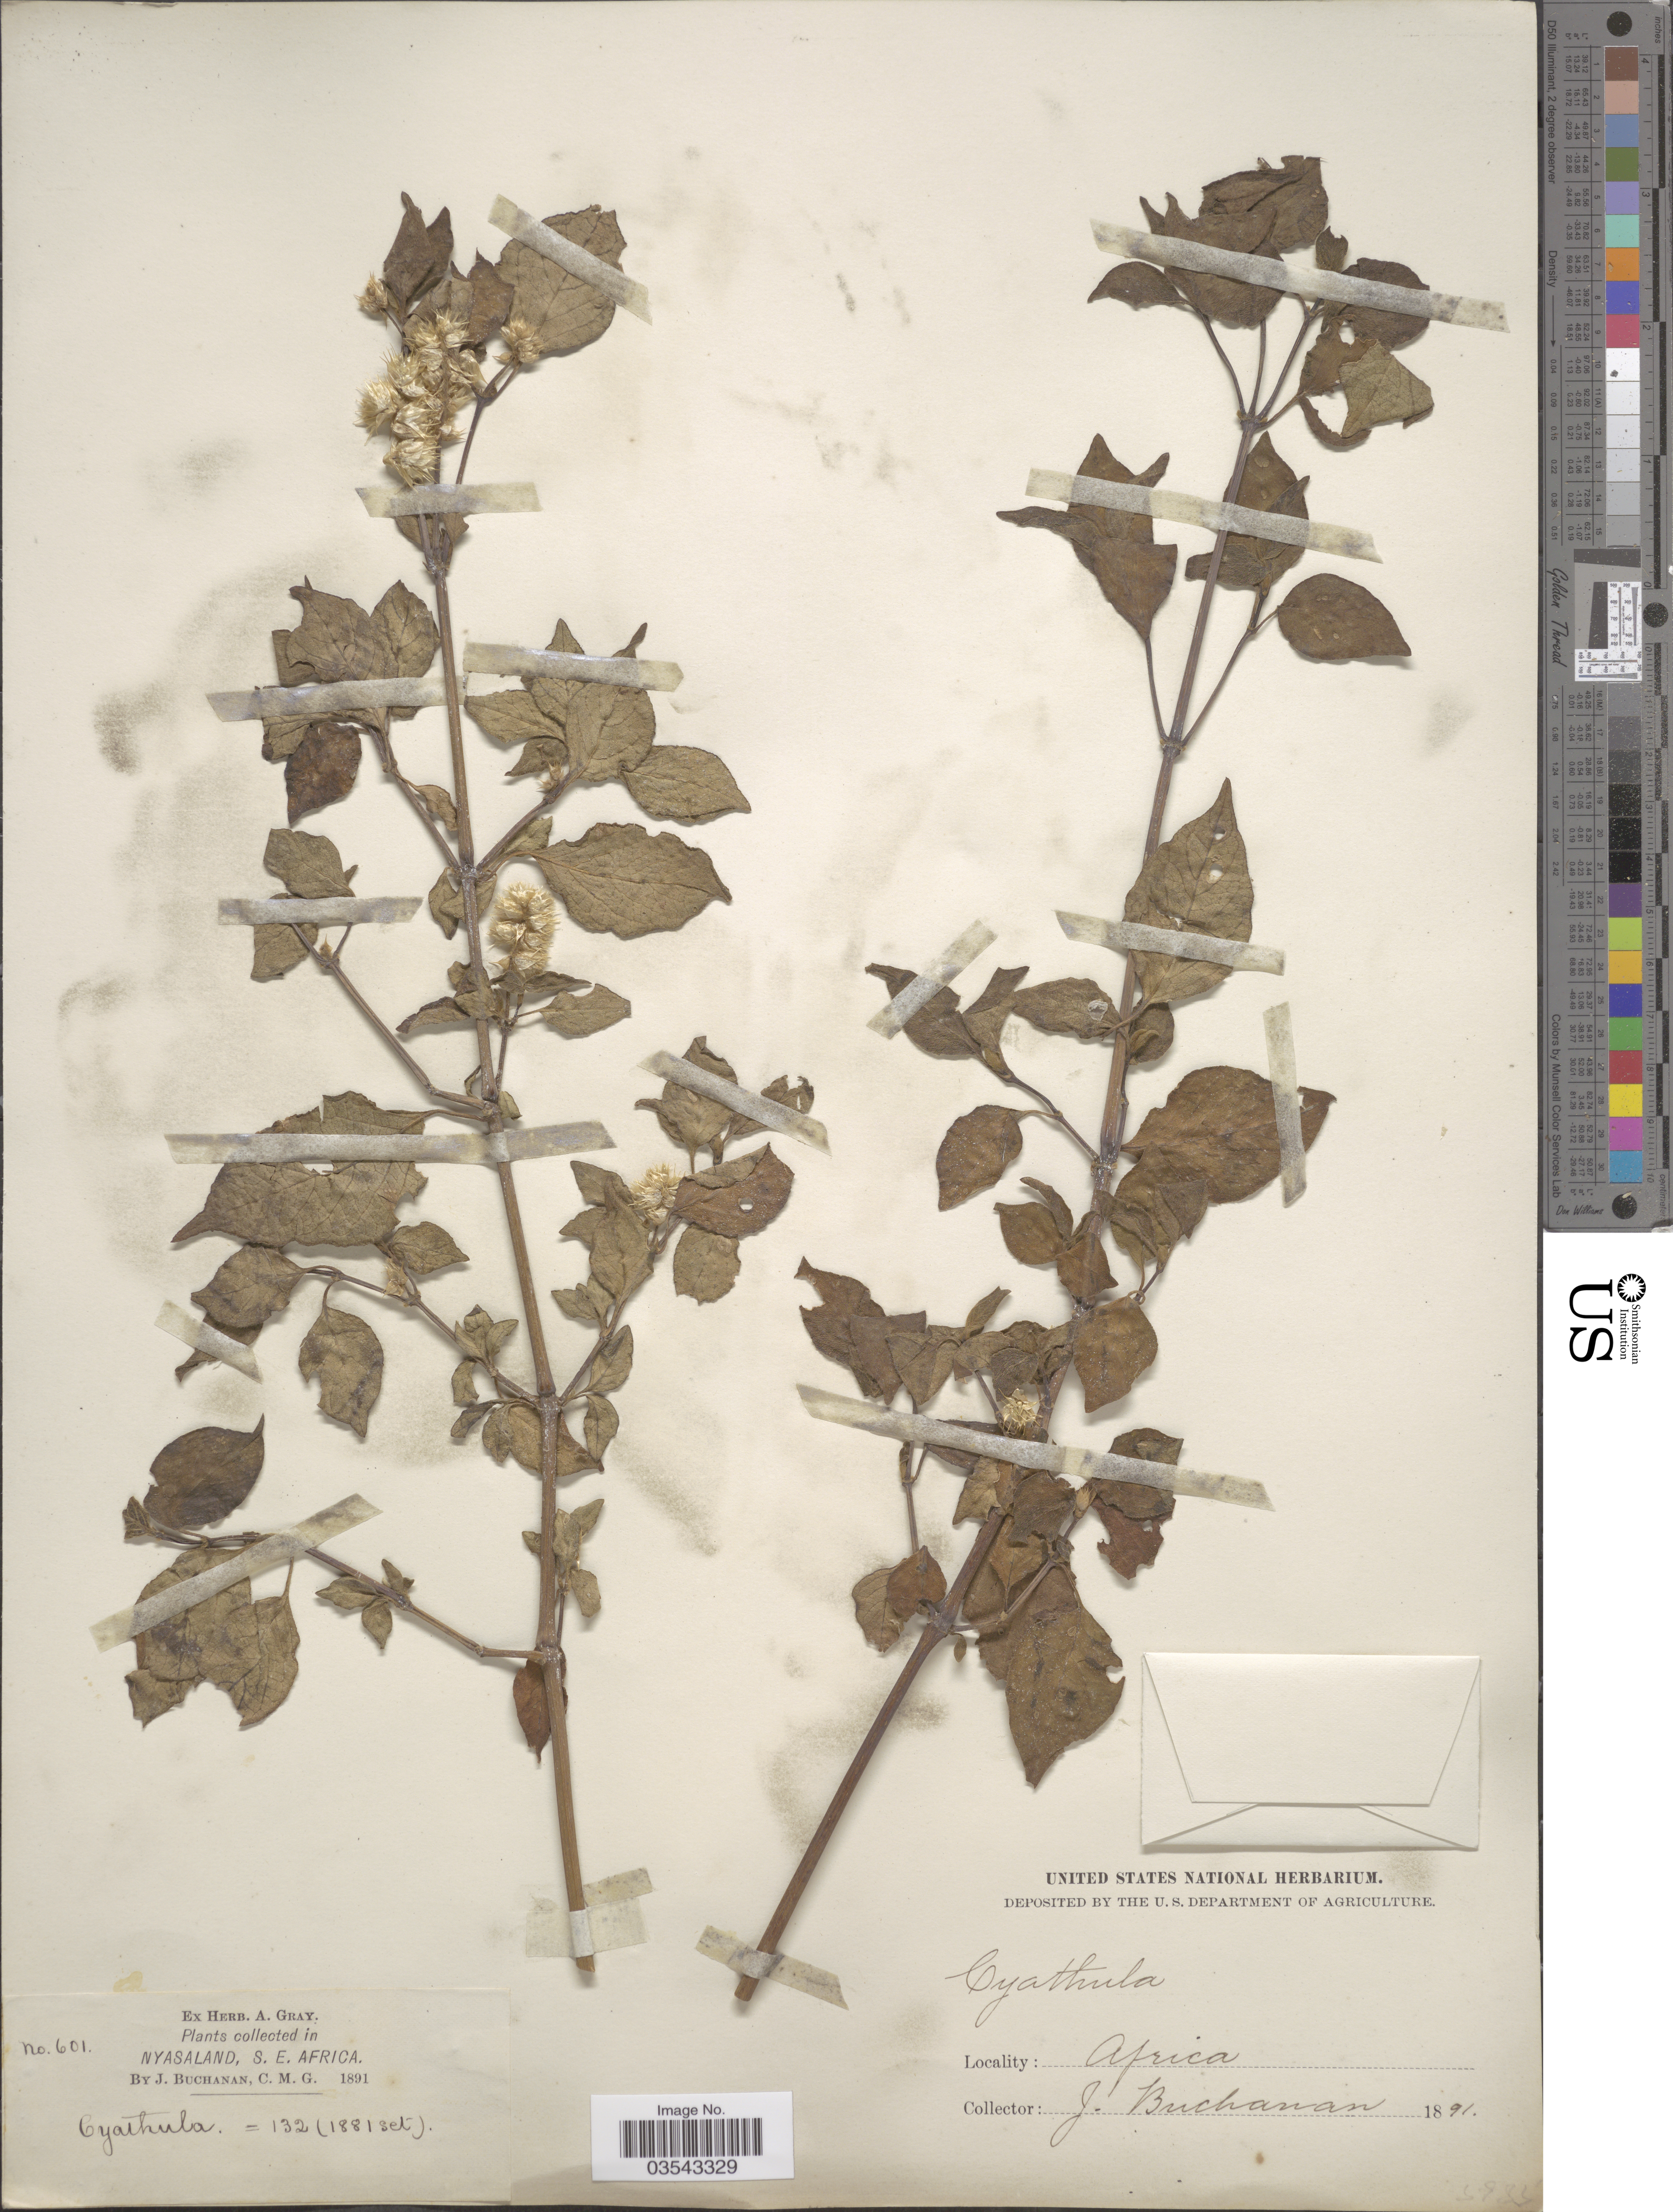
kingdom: Plantae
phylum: Tracheophyta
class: Magnoliopsida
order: Caryophyllales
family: Amaranthaceae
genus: Cyathula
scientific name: Cyathula sp.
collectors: J. Buchanan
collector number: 601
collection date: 1891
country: Malawi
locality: Nyasaland, S. E. Africa.